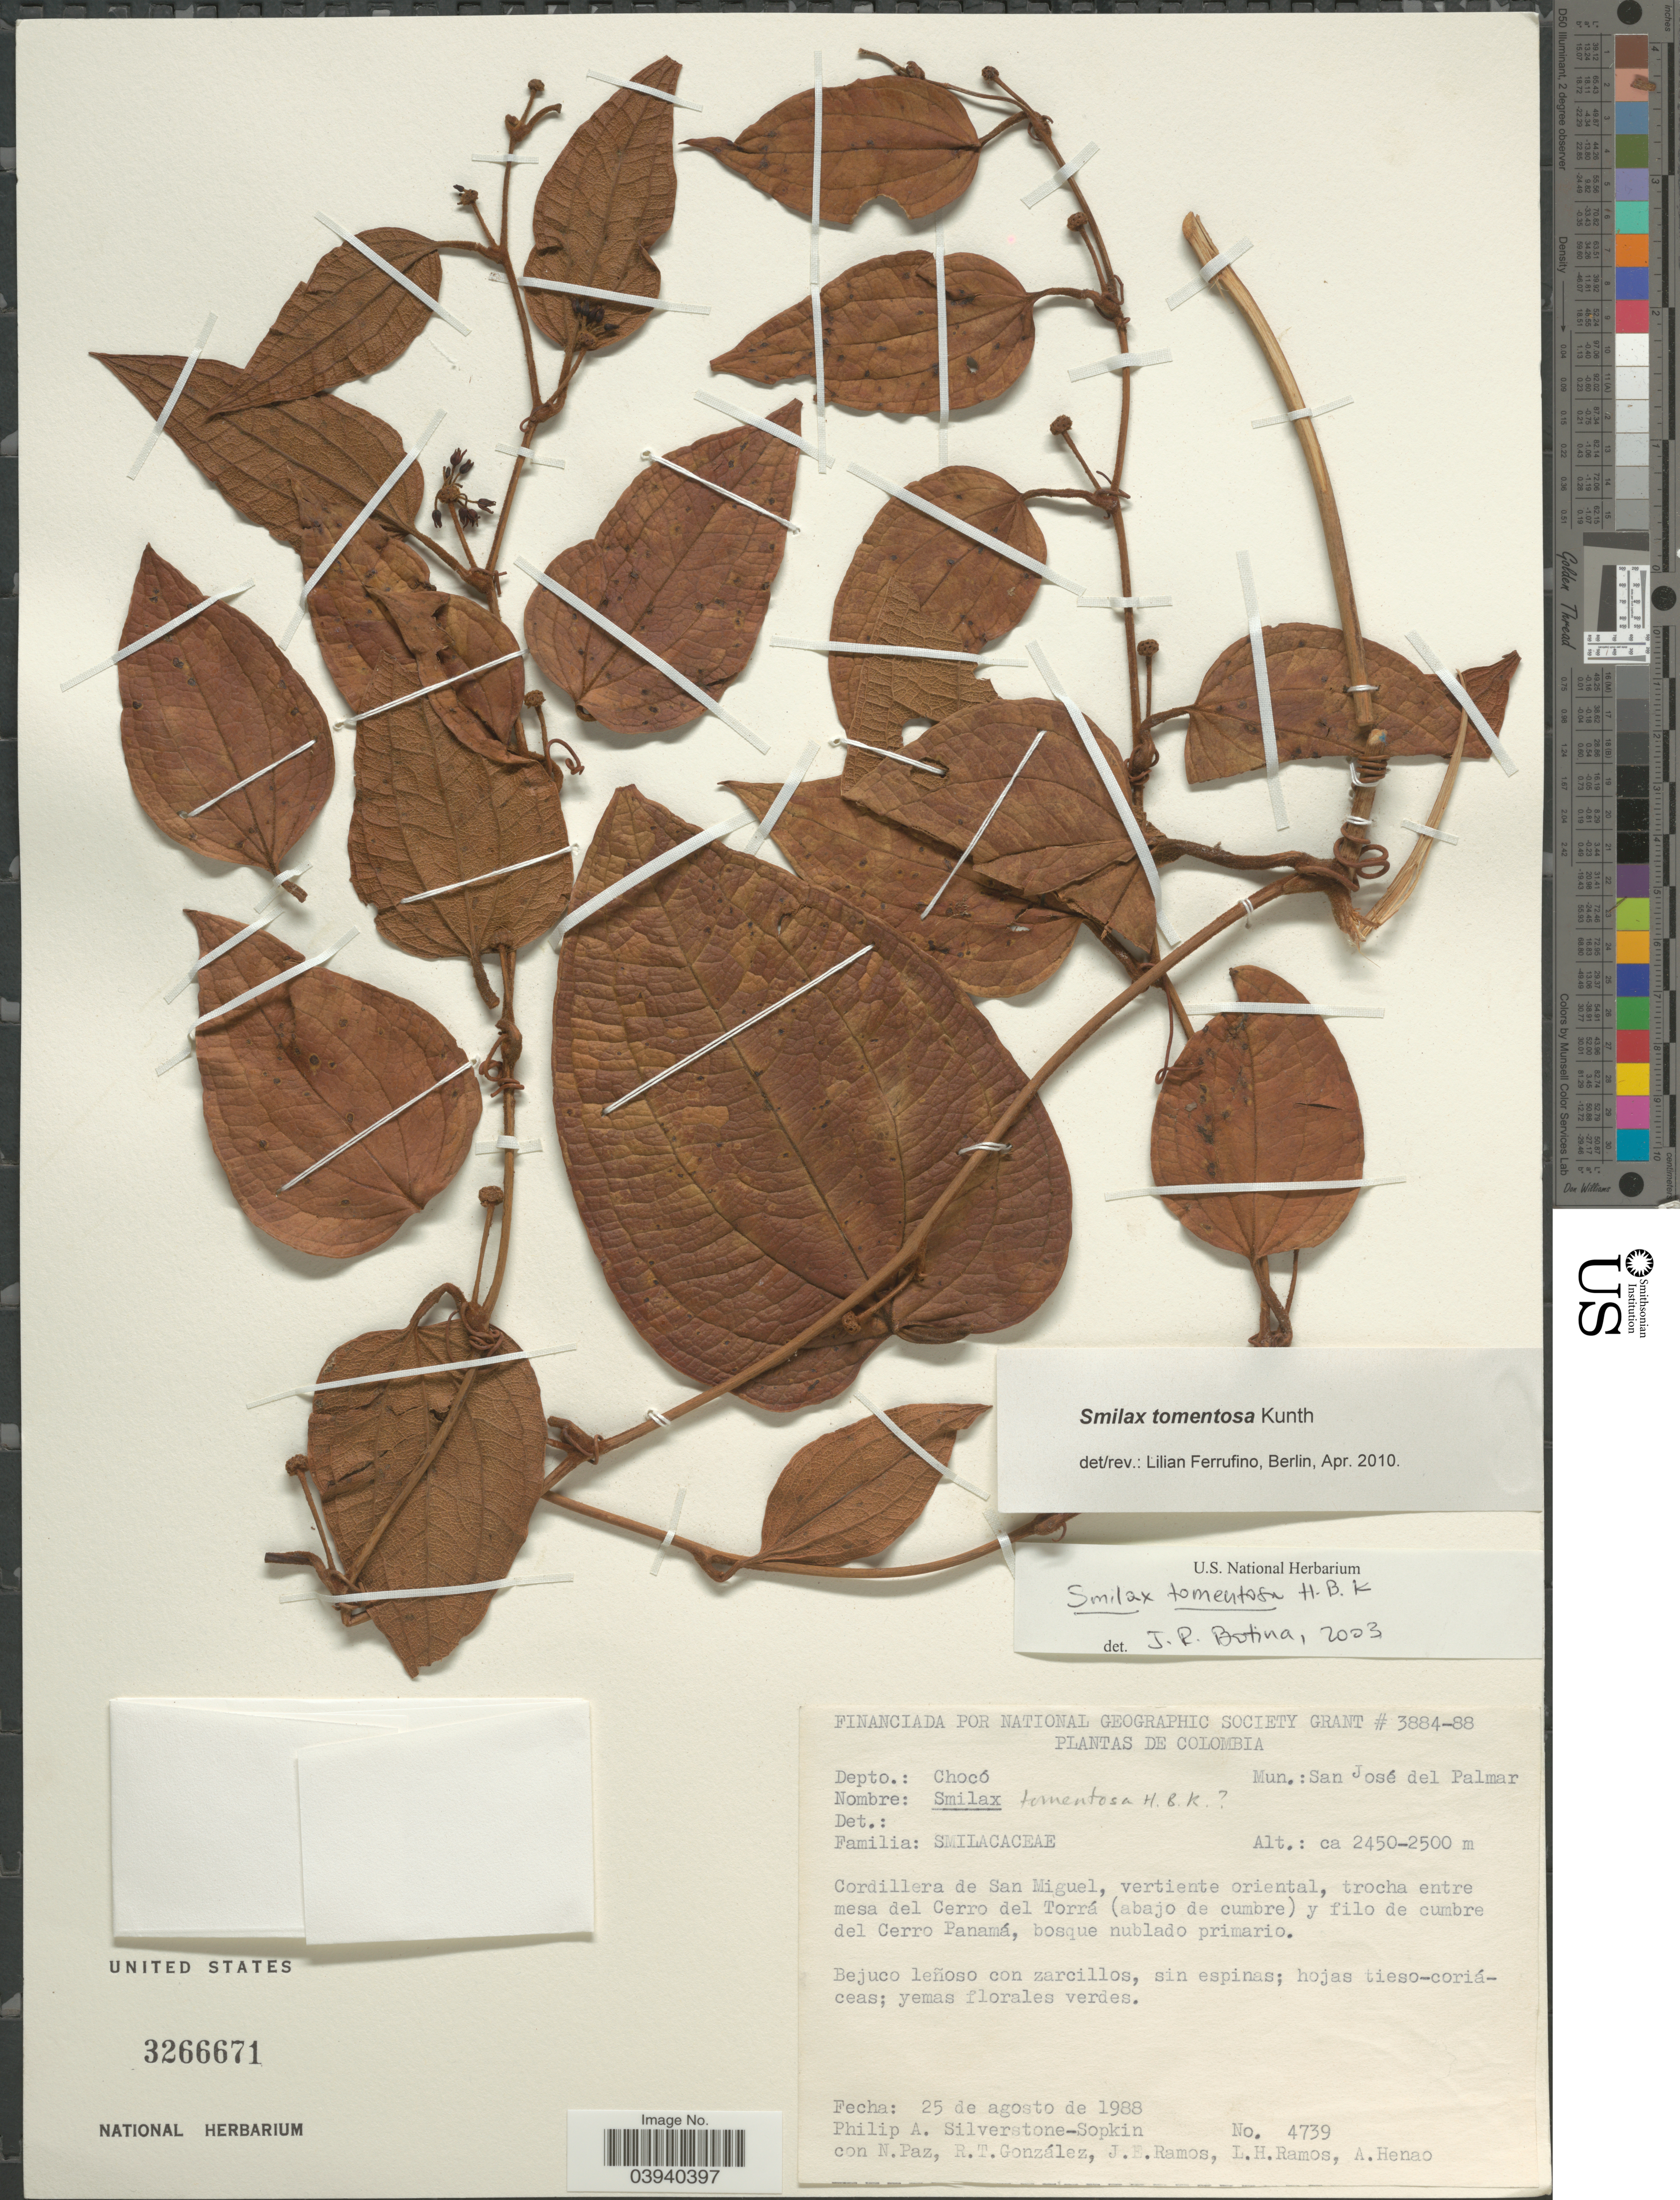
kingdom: Plantae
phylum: Tracheophyta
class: Liliopsida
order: Liliales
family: Smilacaceae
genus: Smilax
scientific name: Smilax tomentosa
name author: Kunth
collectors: P. A. Silverstone-Sopkin, N. Paz, R. Gonzalez, J. E. Ramos & et al.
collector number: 4739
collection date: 1988-08-25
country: Colombia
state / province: Chocó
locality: Depto.: Chocó. Mun.: San José del Palmar. Cordillera de San Miguel, vertiente oriental, trocha entre mesa del Cerro del Torrá (abajo de cumbre) y filo de cumbre del Cerro Panamá, bosque nublado primario.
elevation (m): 2450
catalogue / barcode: US 3266671